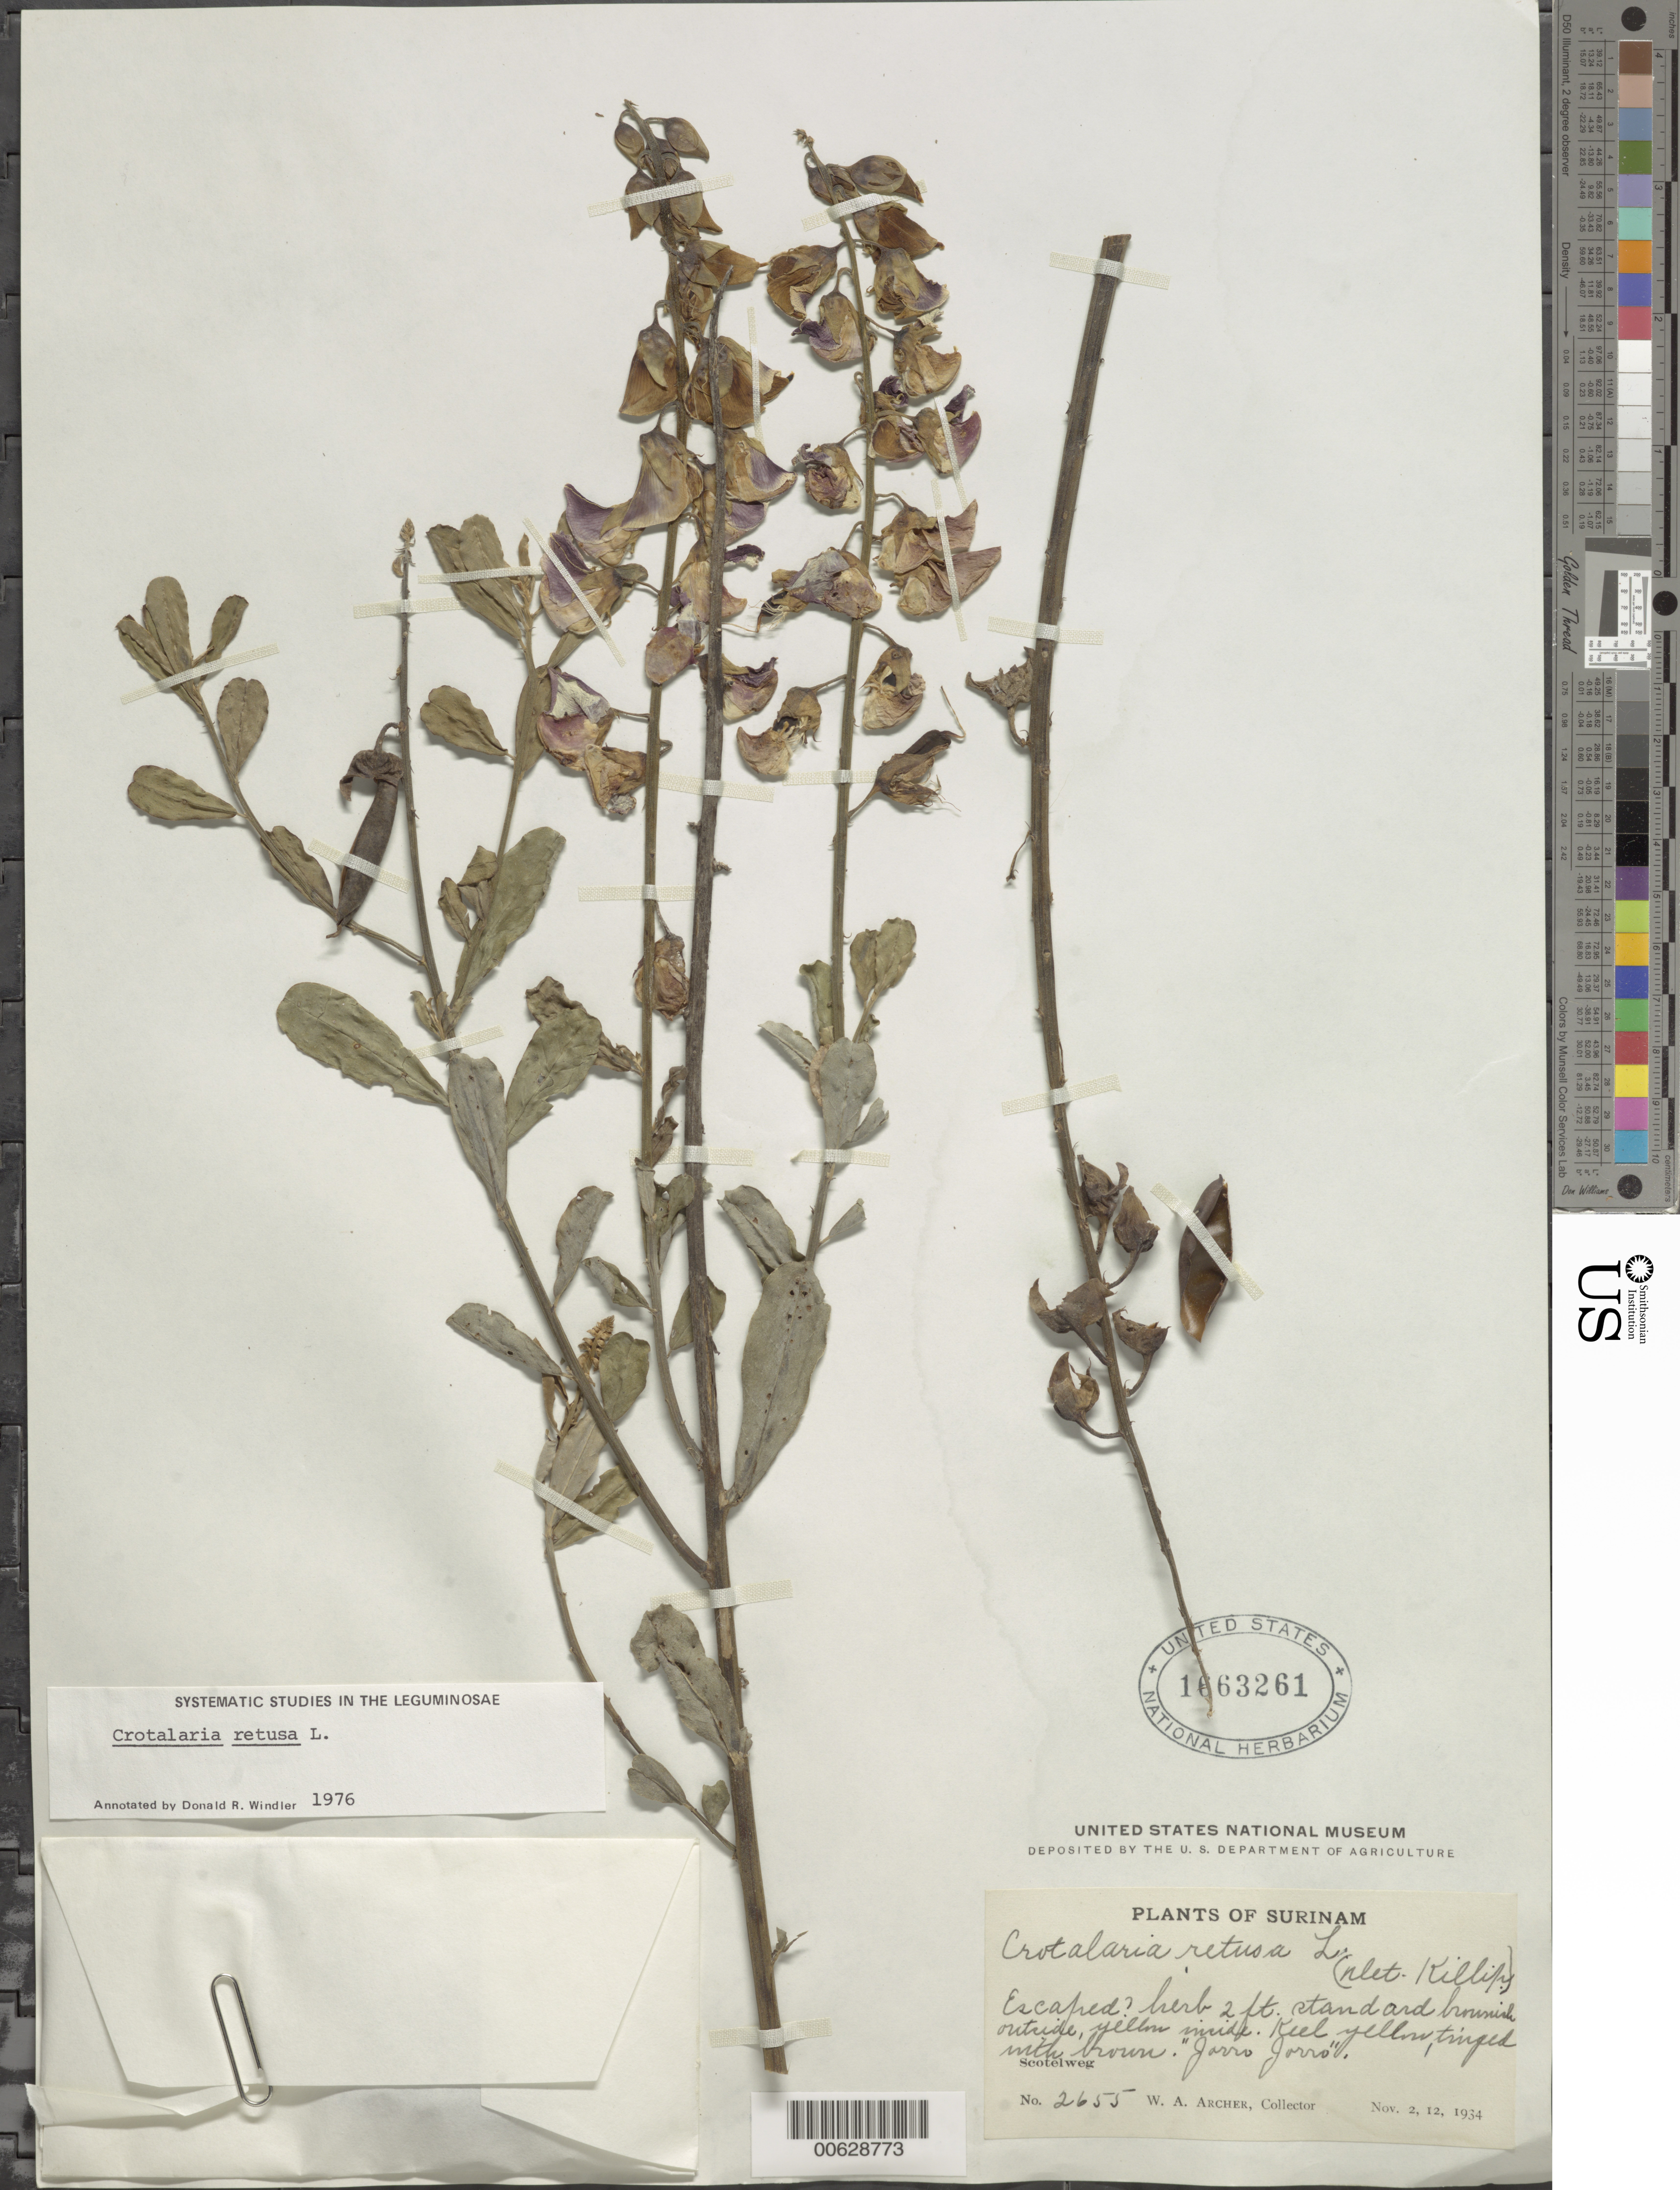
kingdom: Plantae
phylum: Tracheophyta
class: Magnoliopsida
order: Fabales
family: Fabaceae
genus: Crotalaria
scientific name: Crotalaria retusa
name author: L.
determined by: Windler, D. R.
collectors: W. A. Archer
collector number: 2655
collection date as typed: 2-Nov-34 or 12-Nov-34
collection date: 1934-11-02 or 1934-11-12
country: Suriname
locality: Scotelweg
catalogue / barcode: US 1663261